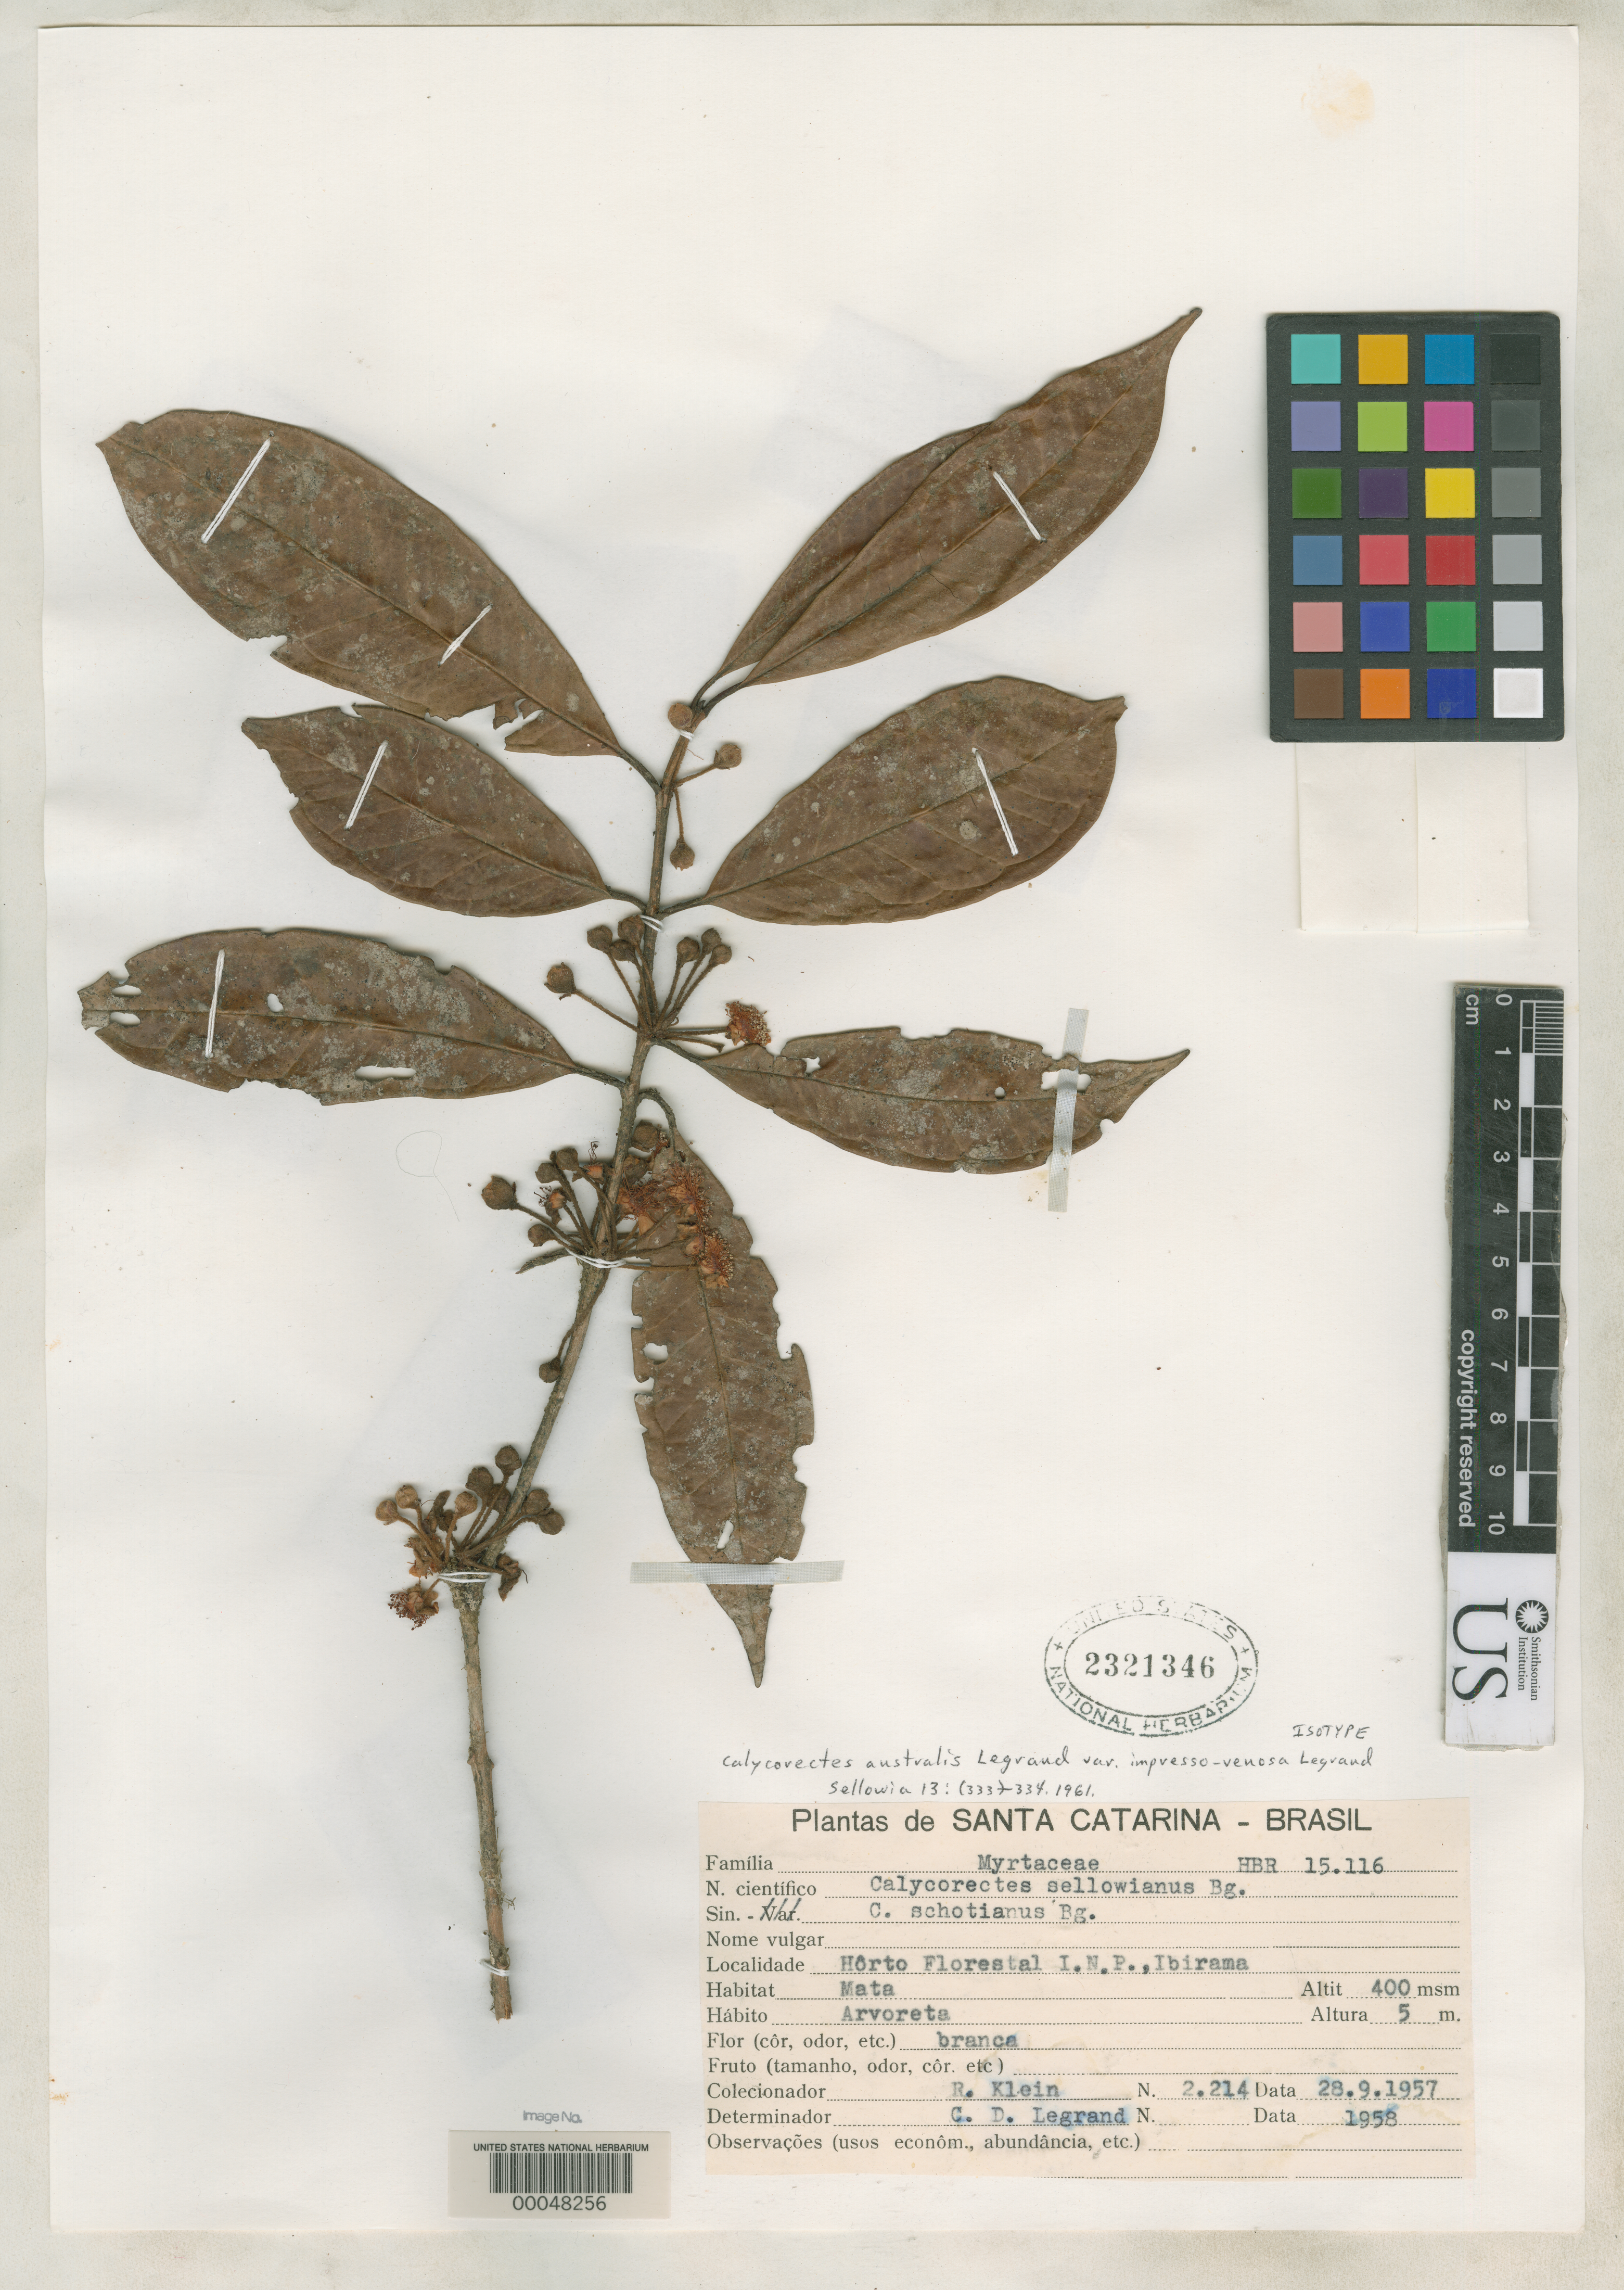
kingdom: Plantae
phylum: Tracheophyta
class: Magnoliopsida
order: Myrtales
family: Myrtaceae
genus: Calycorectes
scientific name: Calycorectes australis var. impresso-venosa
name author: D. Legrand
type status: Isotype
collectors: R. M. Klein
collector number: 2214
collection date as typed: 28 Sep 1957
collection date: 1957-09-28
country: Brazil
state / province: Santa Catarina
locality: Horto Florestal I.N.P., Ibarama.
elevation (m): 400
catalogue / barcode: US 2321346